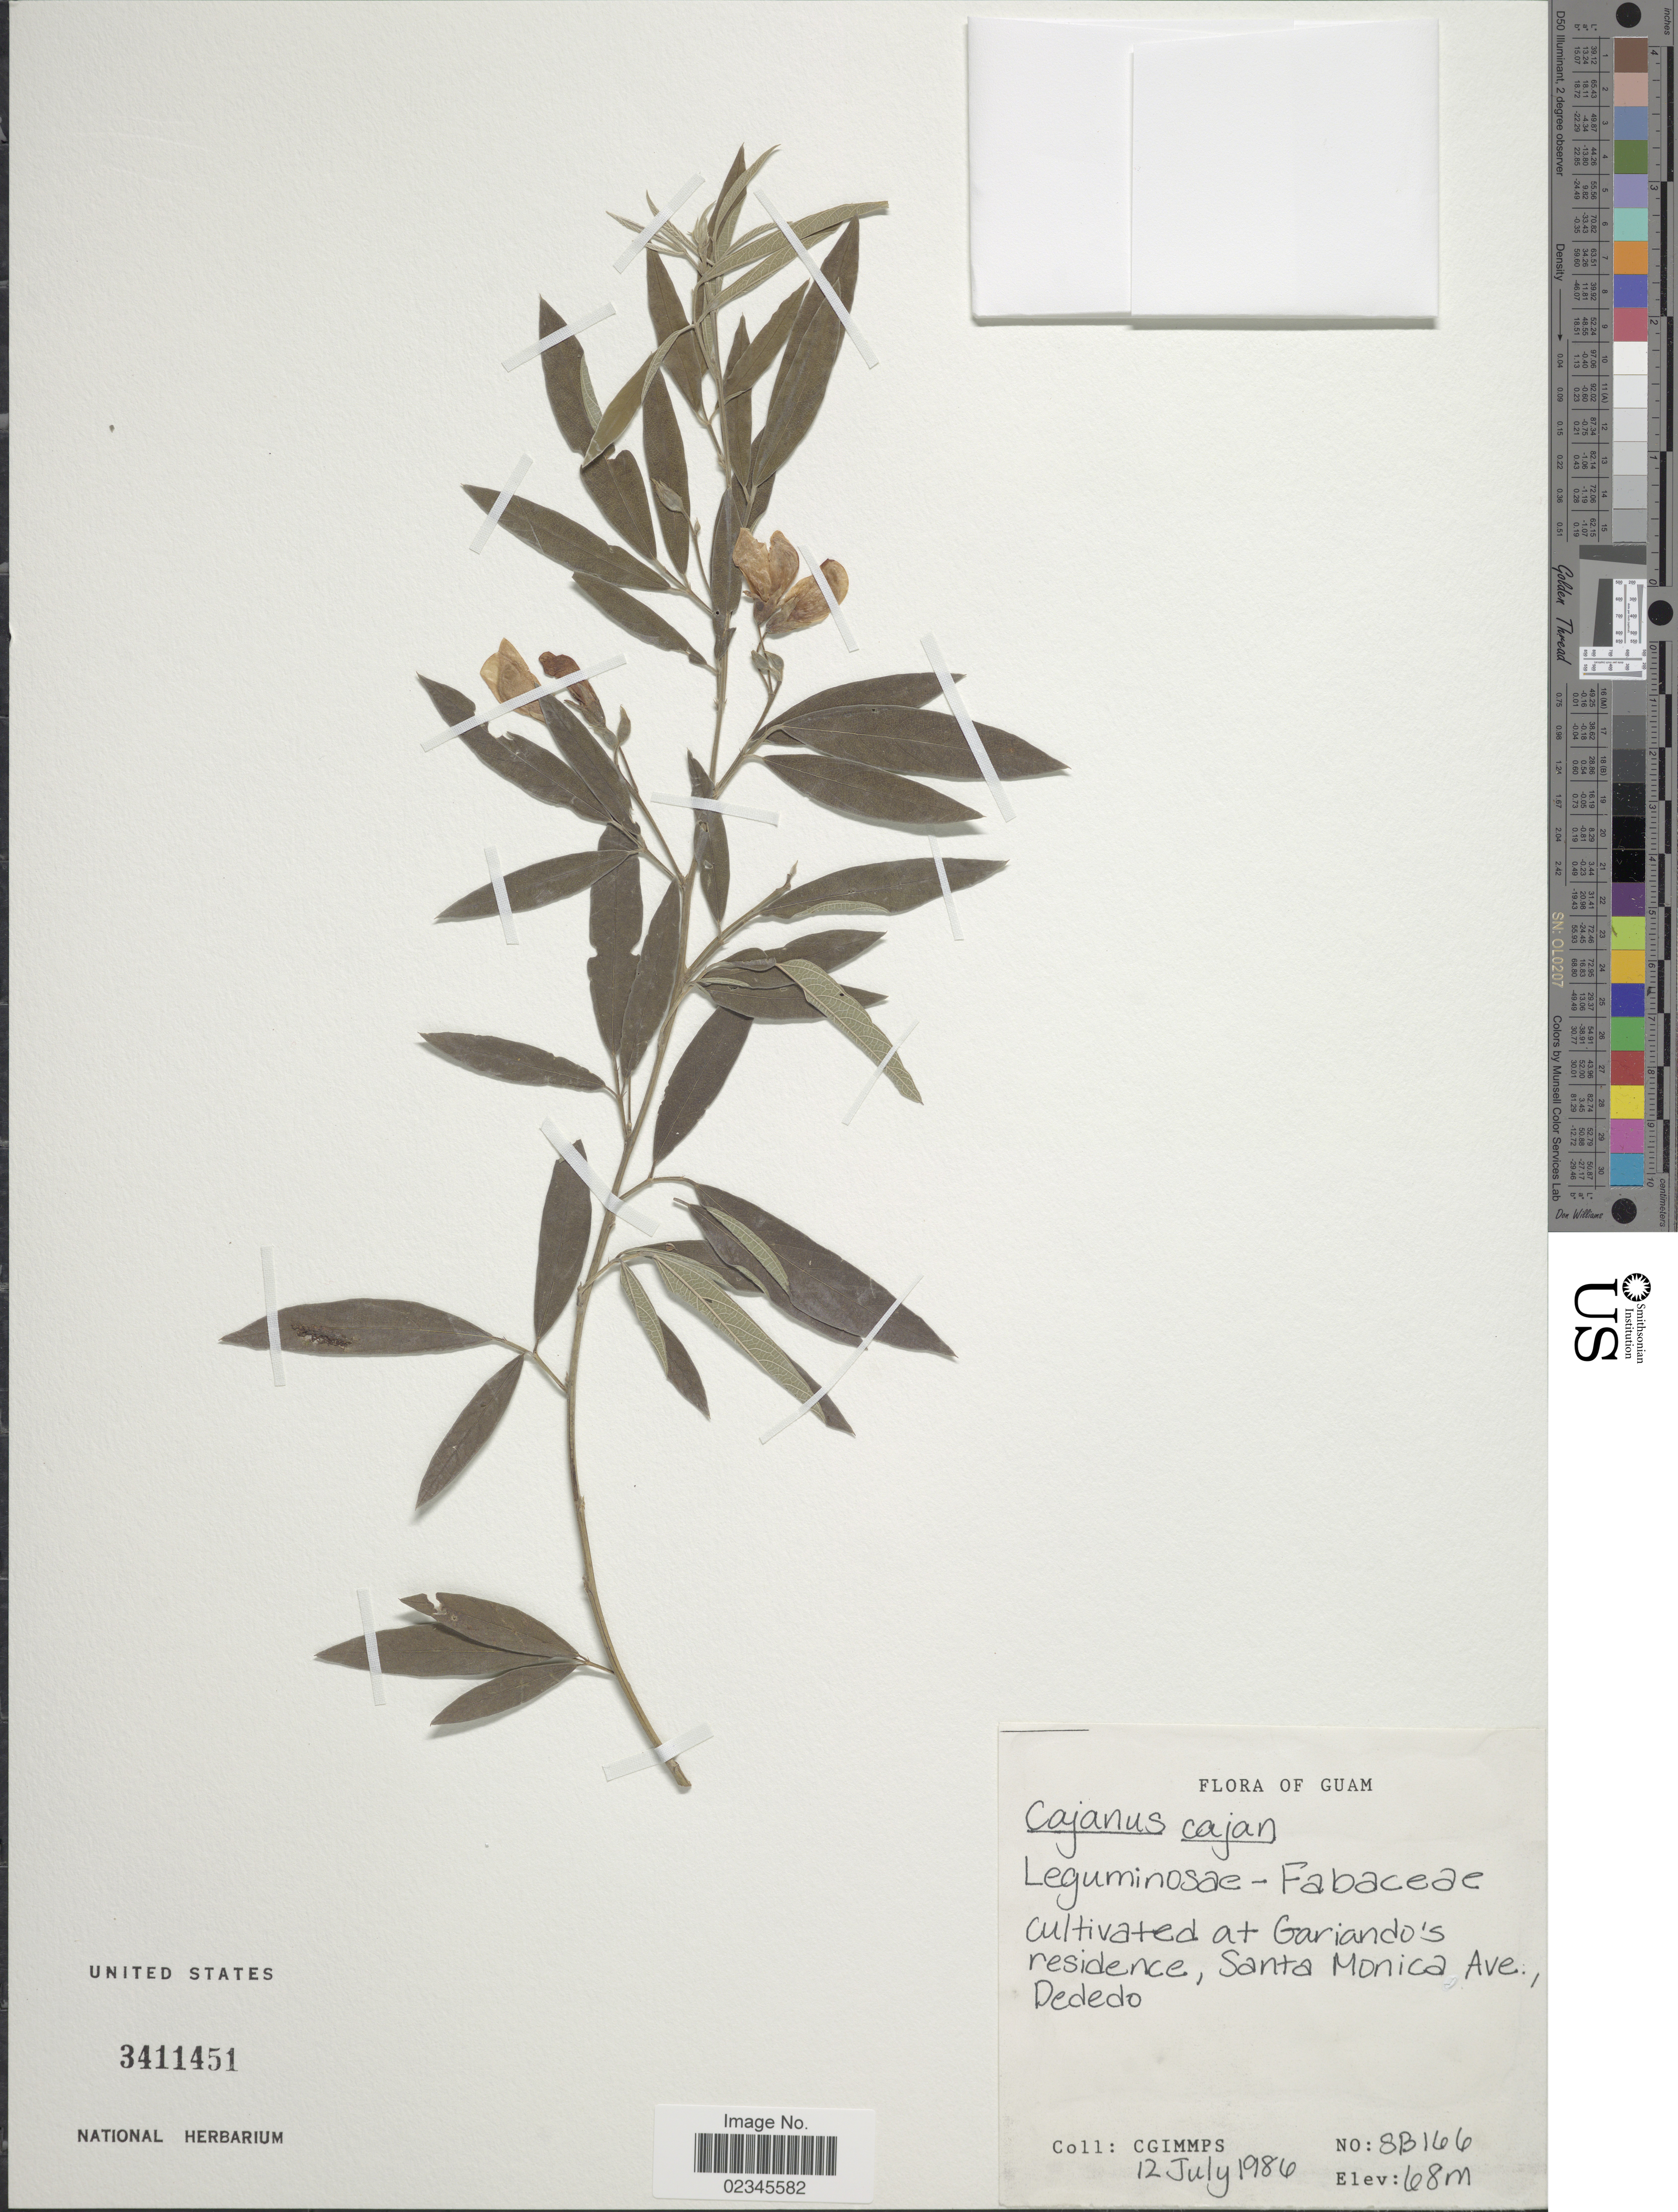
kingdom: Plantae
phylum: Tracheophyta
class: Magnoliopsida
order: Fabales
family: Fabaceae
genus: Cajanus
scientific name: Cajanus cajan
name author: (L.) Huth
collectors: C. Gimmps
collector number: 8B166*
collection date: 1986-07-12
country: Guam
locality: Gariando's residence, Santa Monica Ave., Dededo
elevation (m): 68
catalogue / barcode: US 3411451